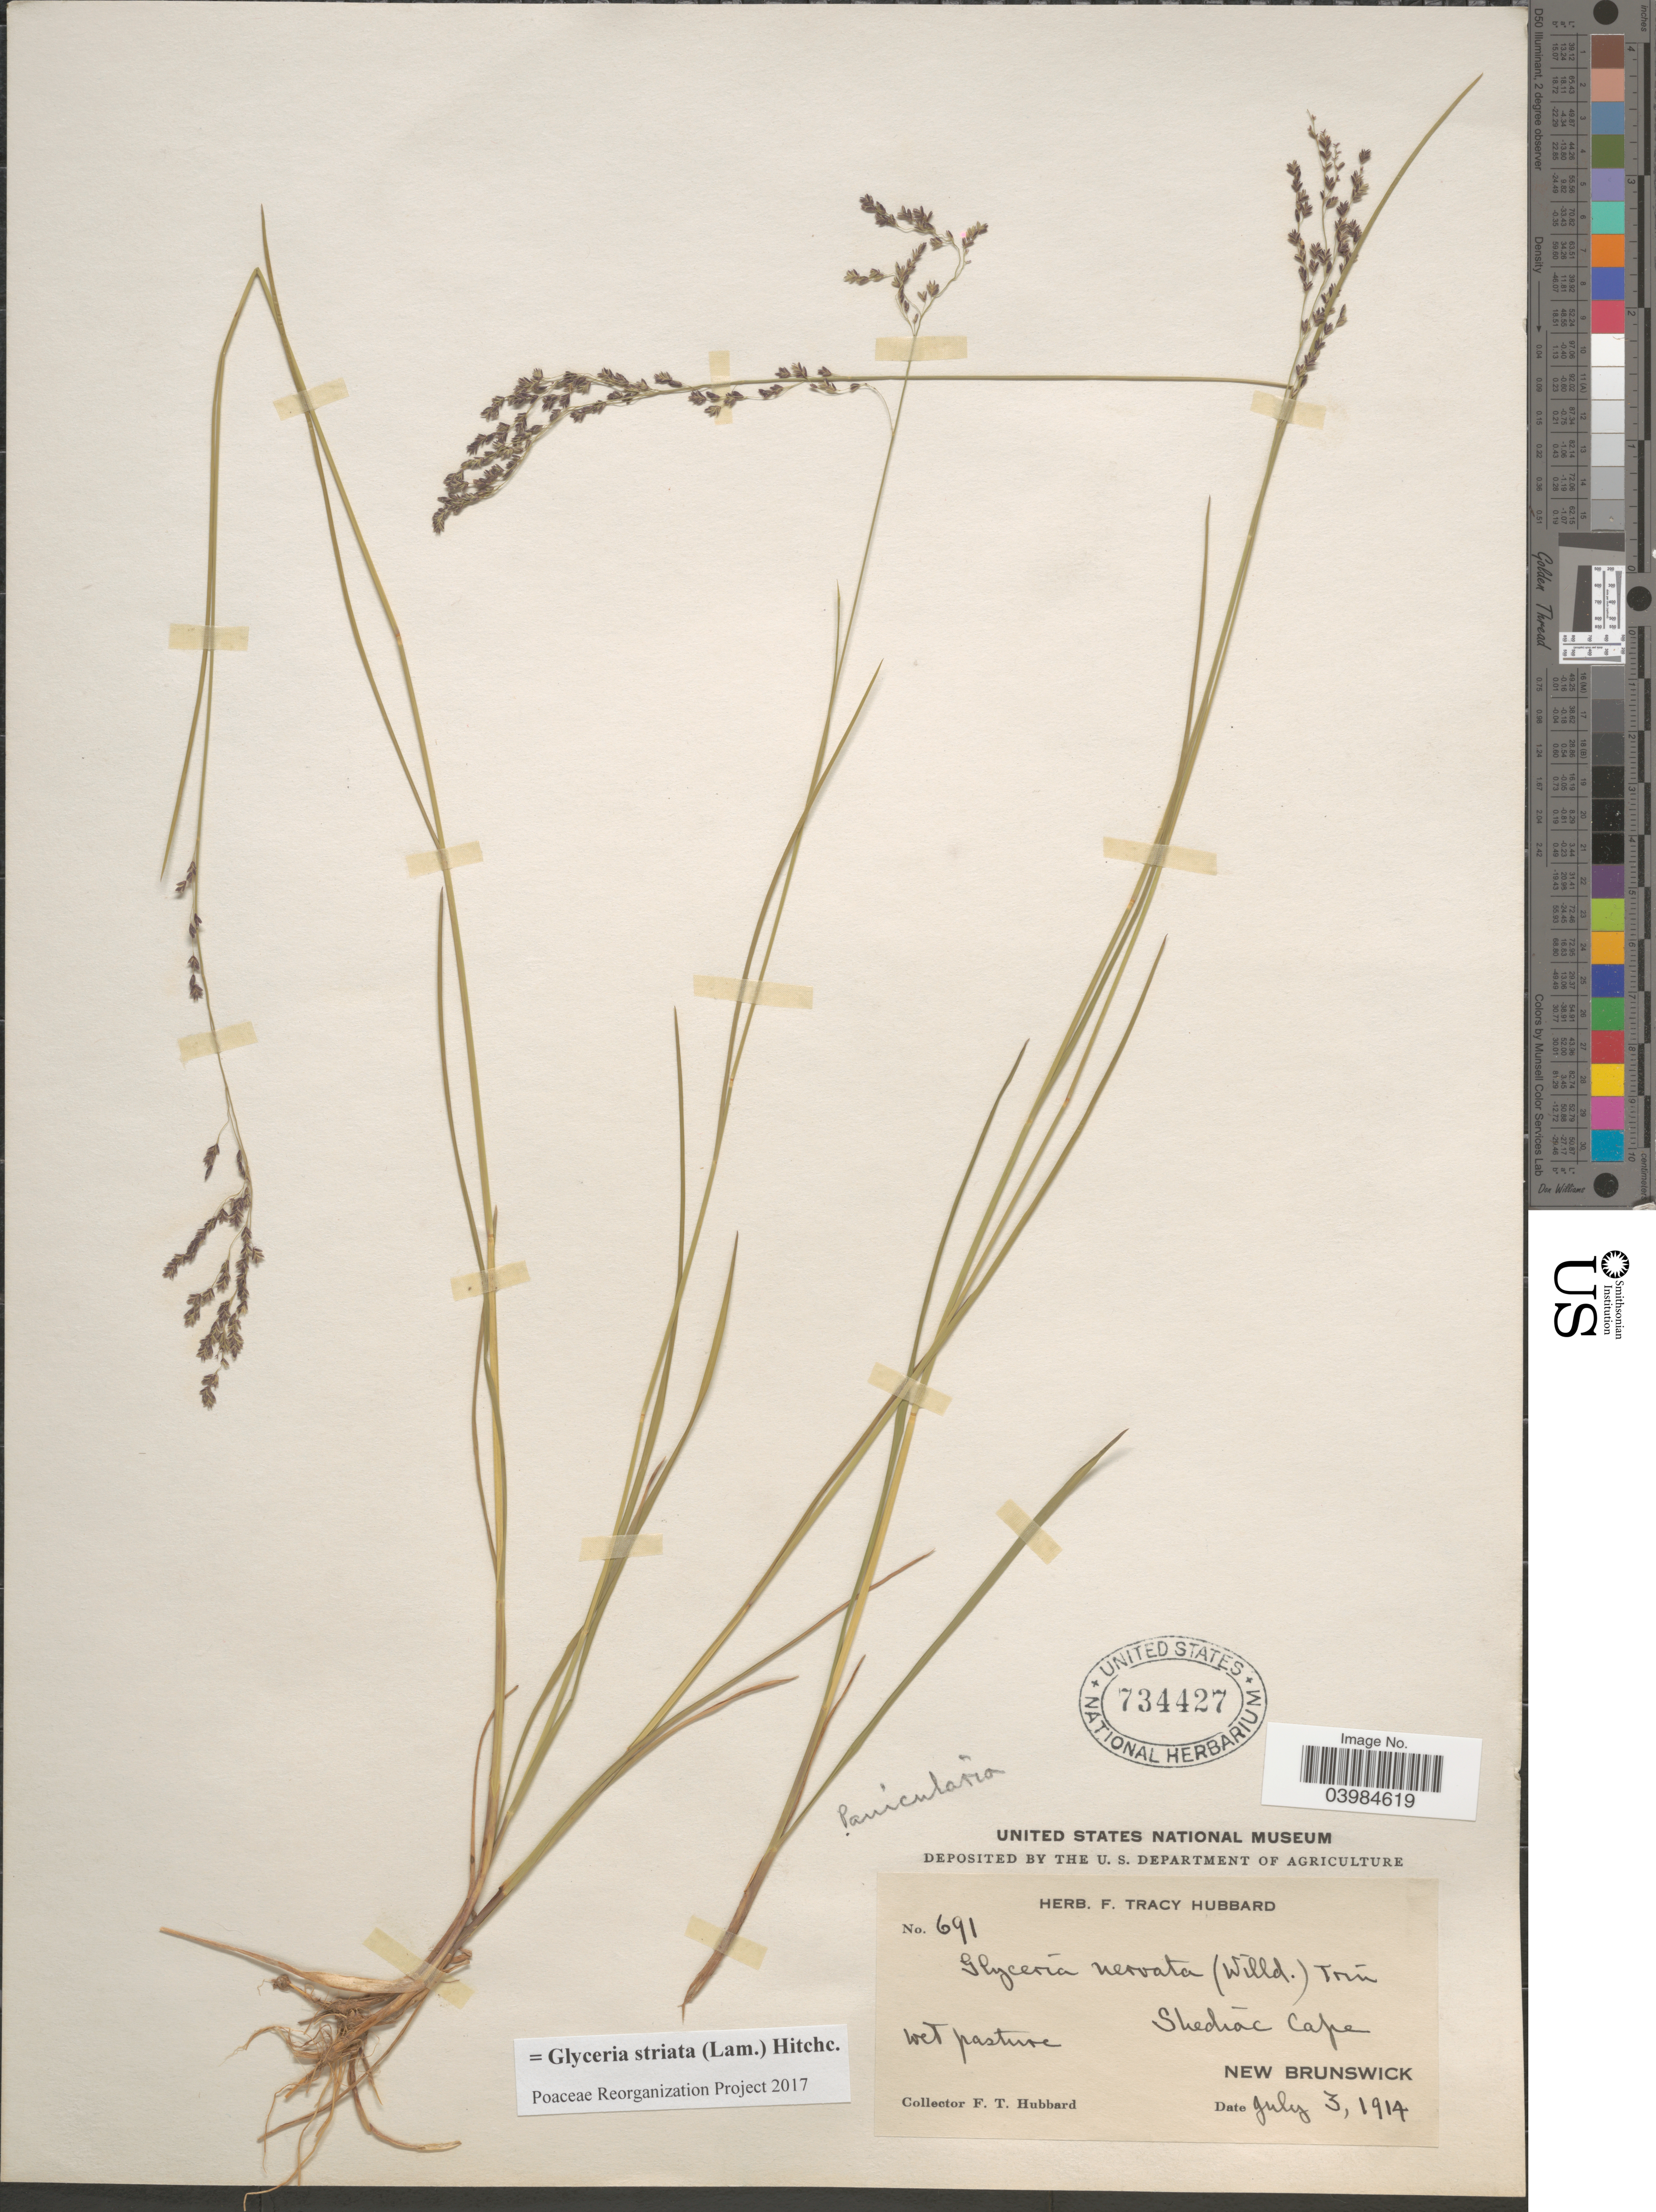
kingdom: Plantae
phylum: Tracheophyta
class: Liliopsida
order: Poales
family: Poaceae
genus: Glyceria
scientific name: Glyceria striata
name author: (Lam.) Hitchc.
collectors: F. T. Hubbard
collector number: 691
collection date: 1914-07-03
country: Canada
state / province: New Brunswick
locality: Shediac Cape. Wet pasture.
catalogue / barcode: US 734427